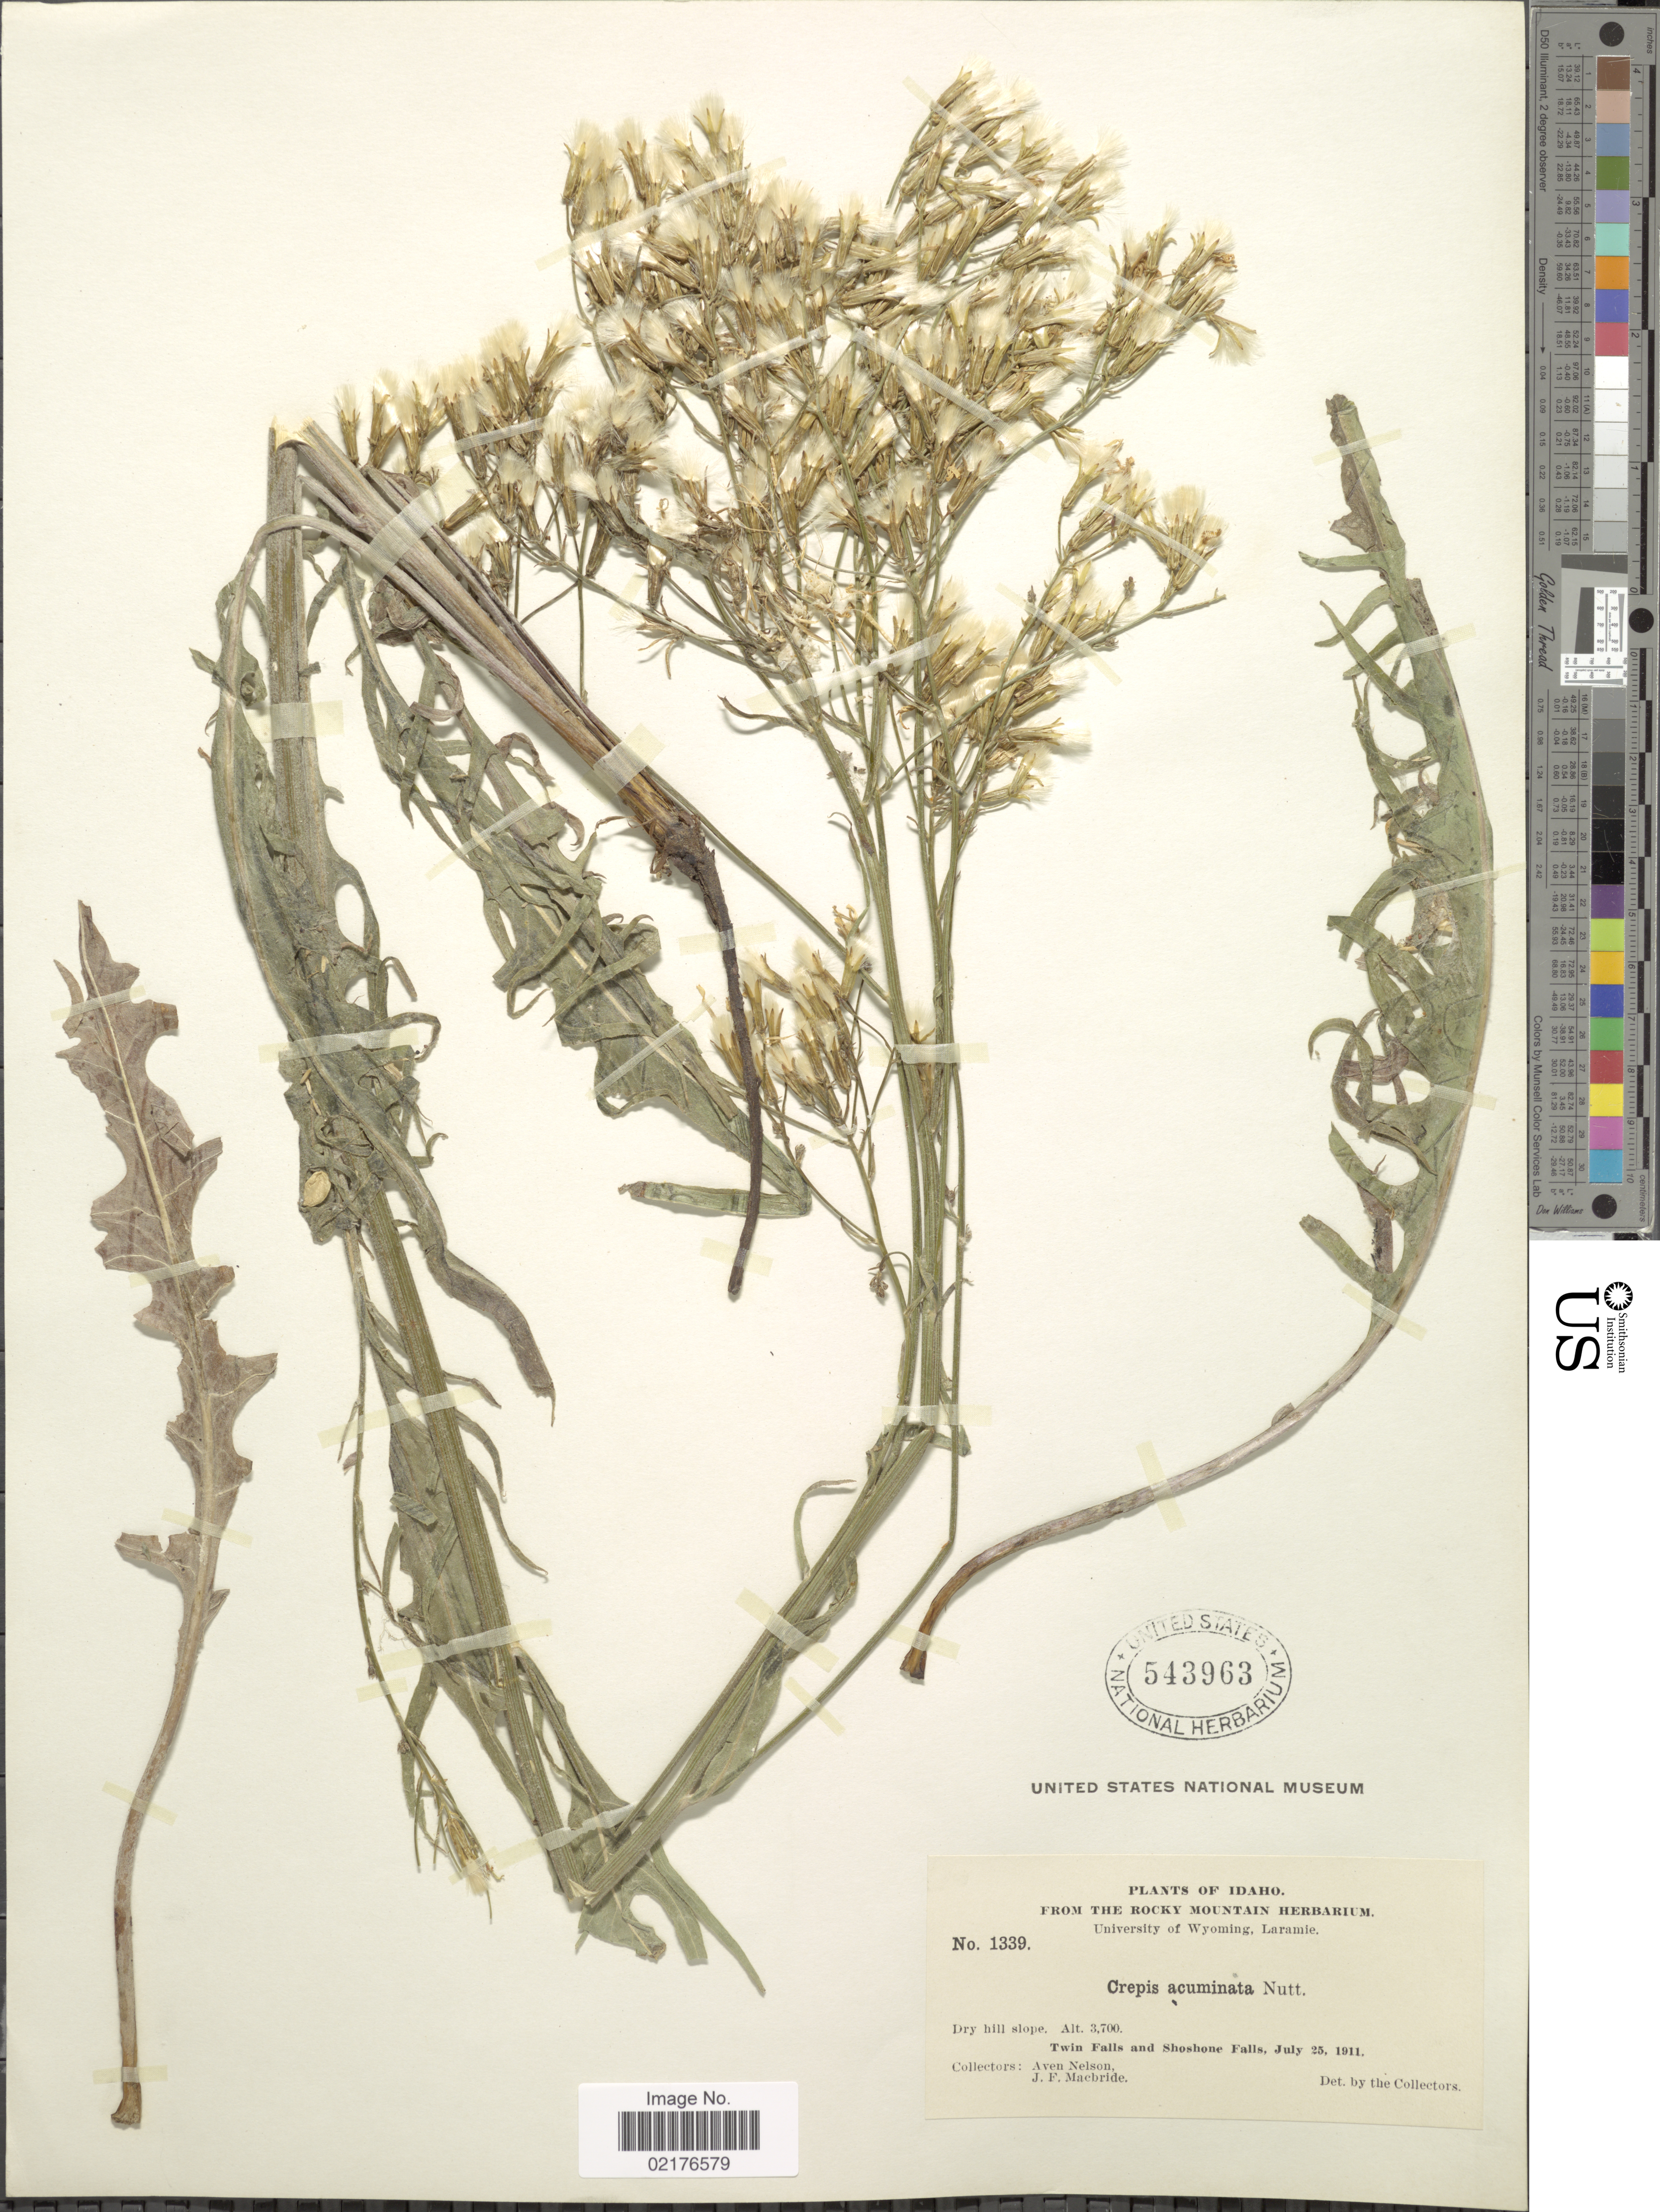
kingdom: Plantae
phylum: Tracheophyta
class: Magnoliopsida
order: Asterales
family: Asteraceae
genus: Crepis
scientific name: Crepis acuminata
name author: Nutt.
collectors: A. Nelson & J. F. Macbride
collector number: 1339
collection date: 1911-07-25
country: United States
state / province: Idaho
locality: Twin Falls and Shoshone Falls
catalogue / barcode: US 543963